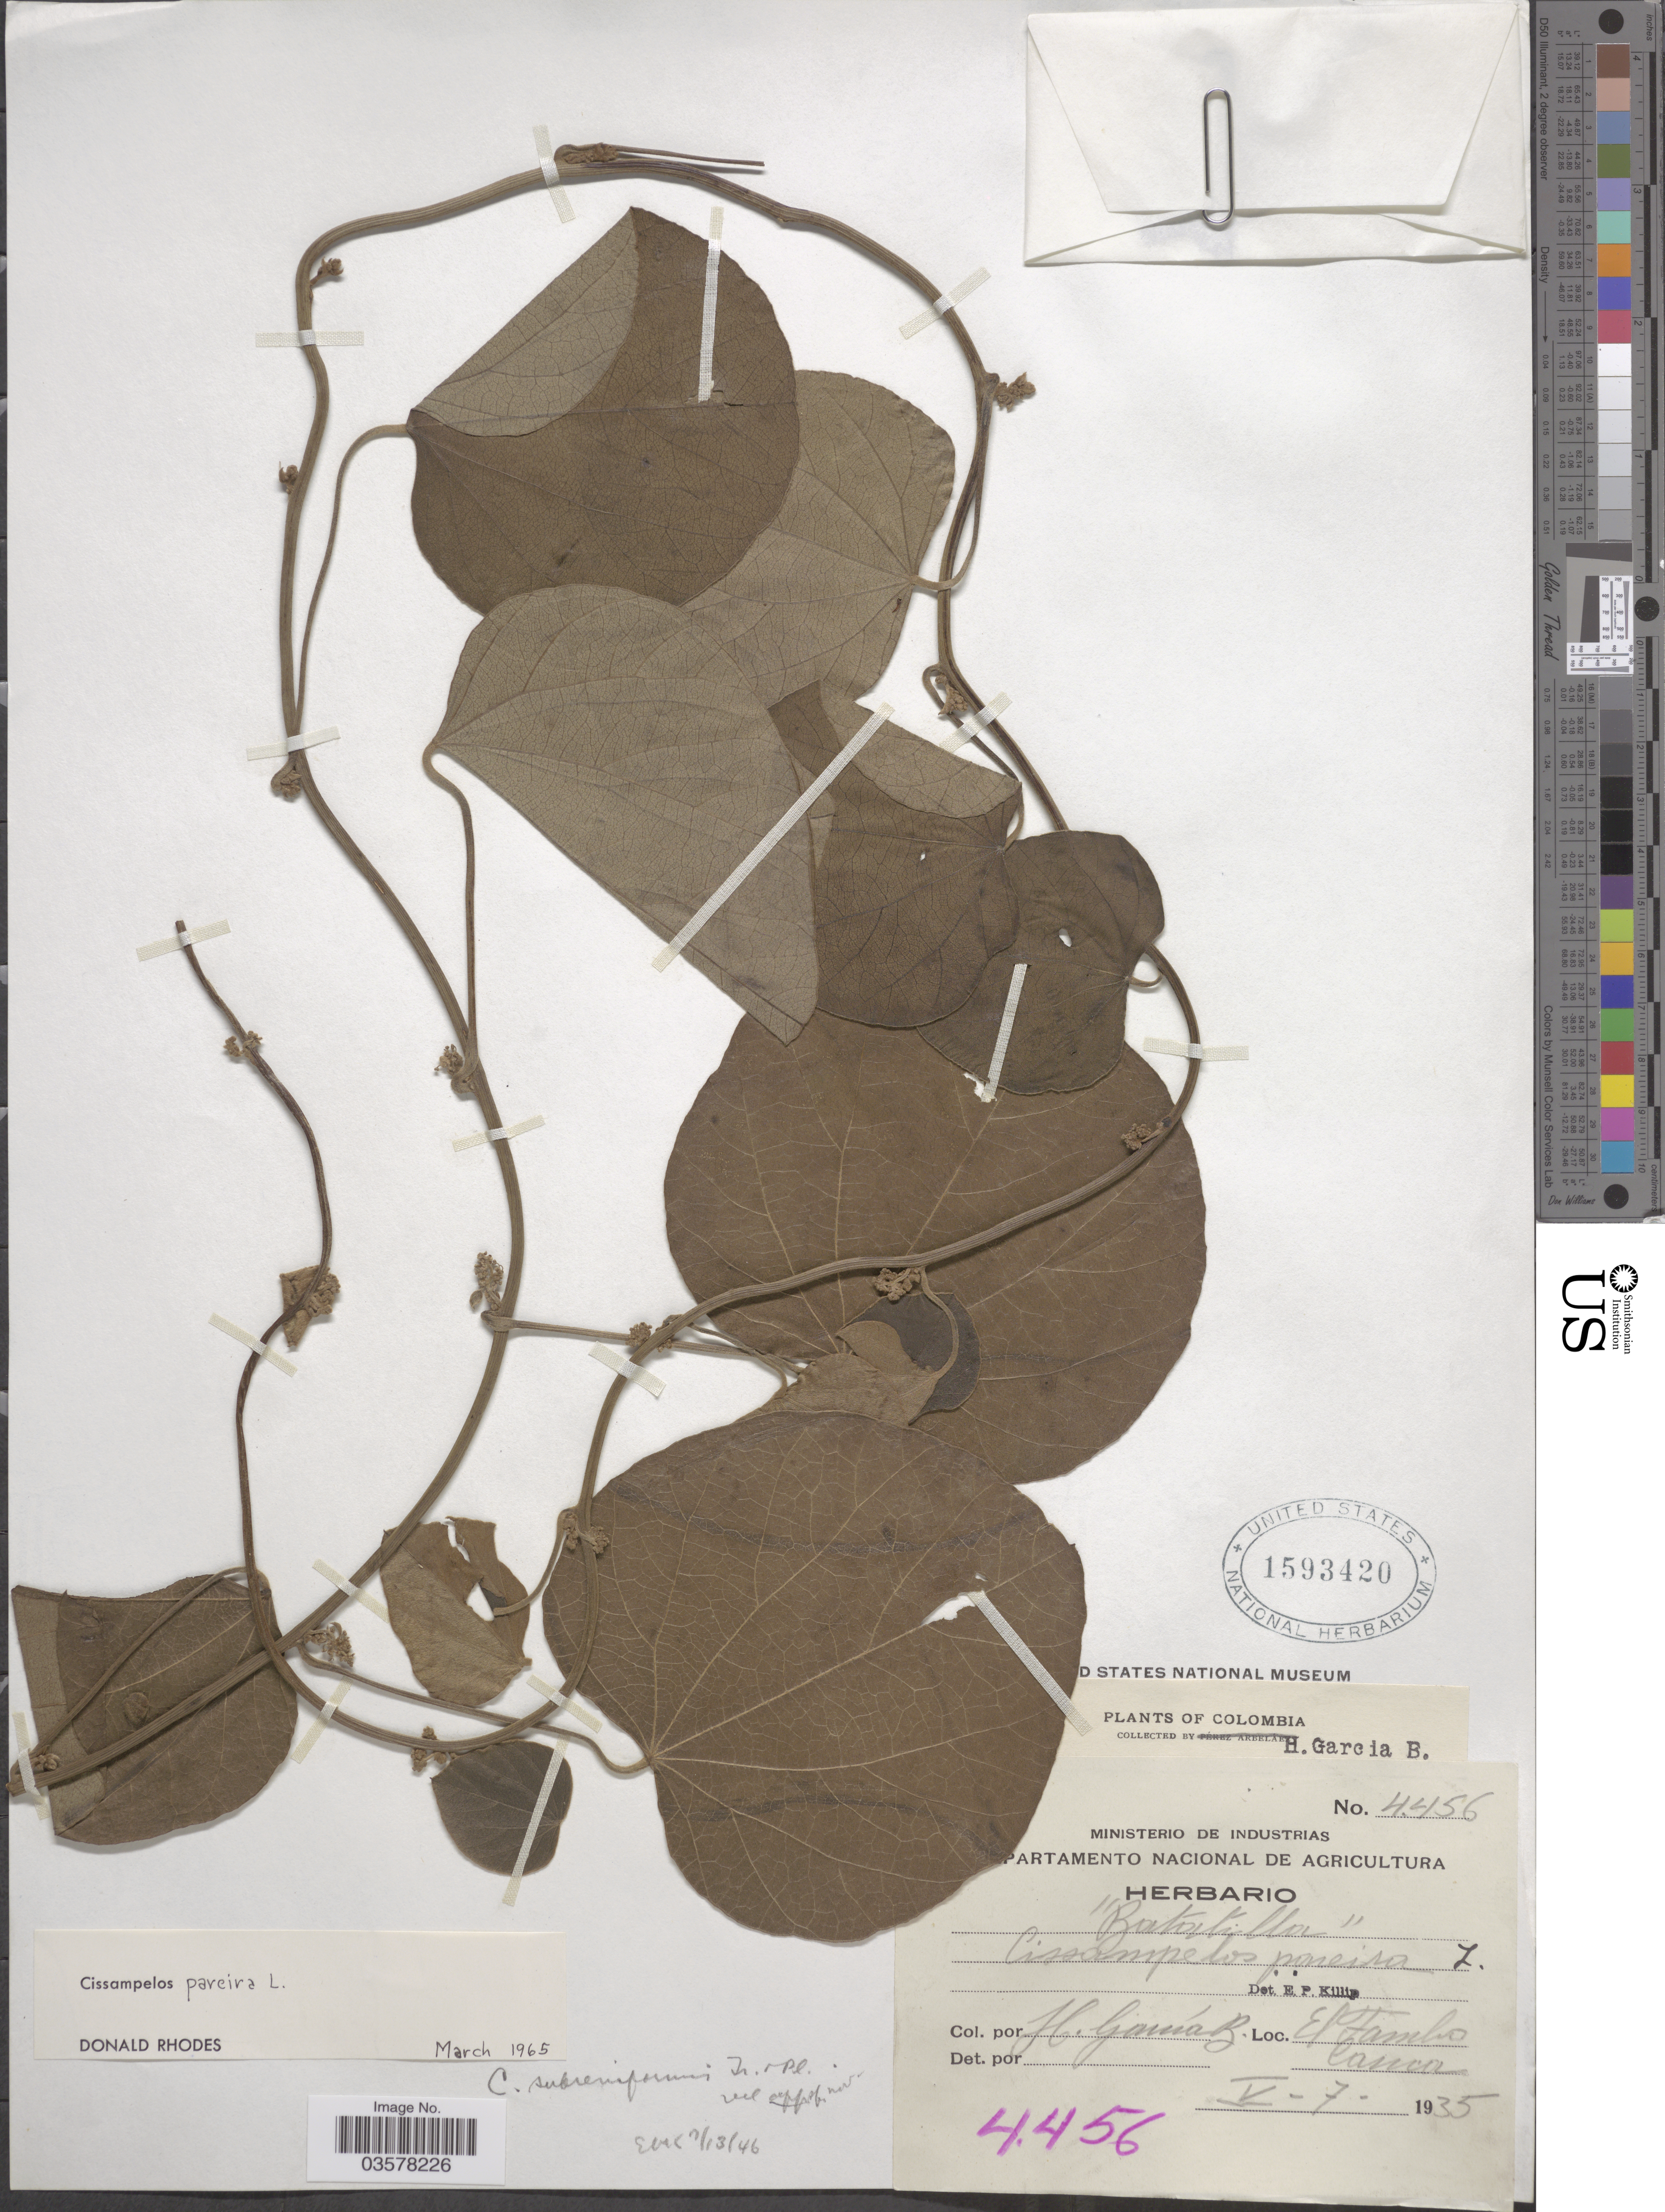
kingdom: Plantae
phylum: Tracheophyta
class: Magnoliopsida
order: Ranunculales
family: Menispermaceae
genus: Cissampelos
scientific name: Cissampelos pareira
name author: L.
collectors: H. García B.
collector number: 4456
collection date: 1935-05-07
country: Colombia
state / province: Cauca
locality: El Tambo, Cauca.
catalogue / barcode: US 1593420